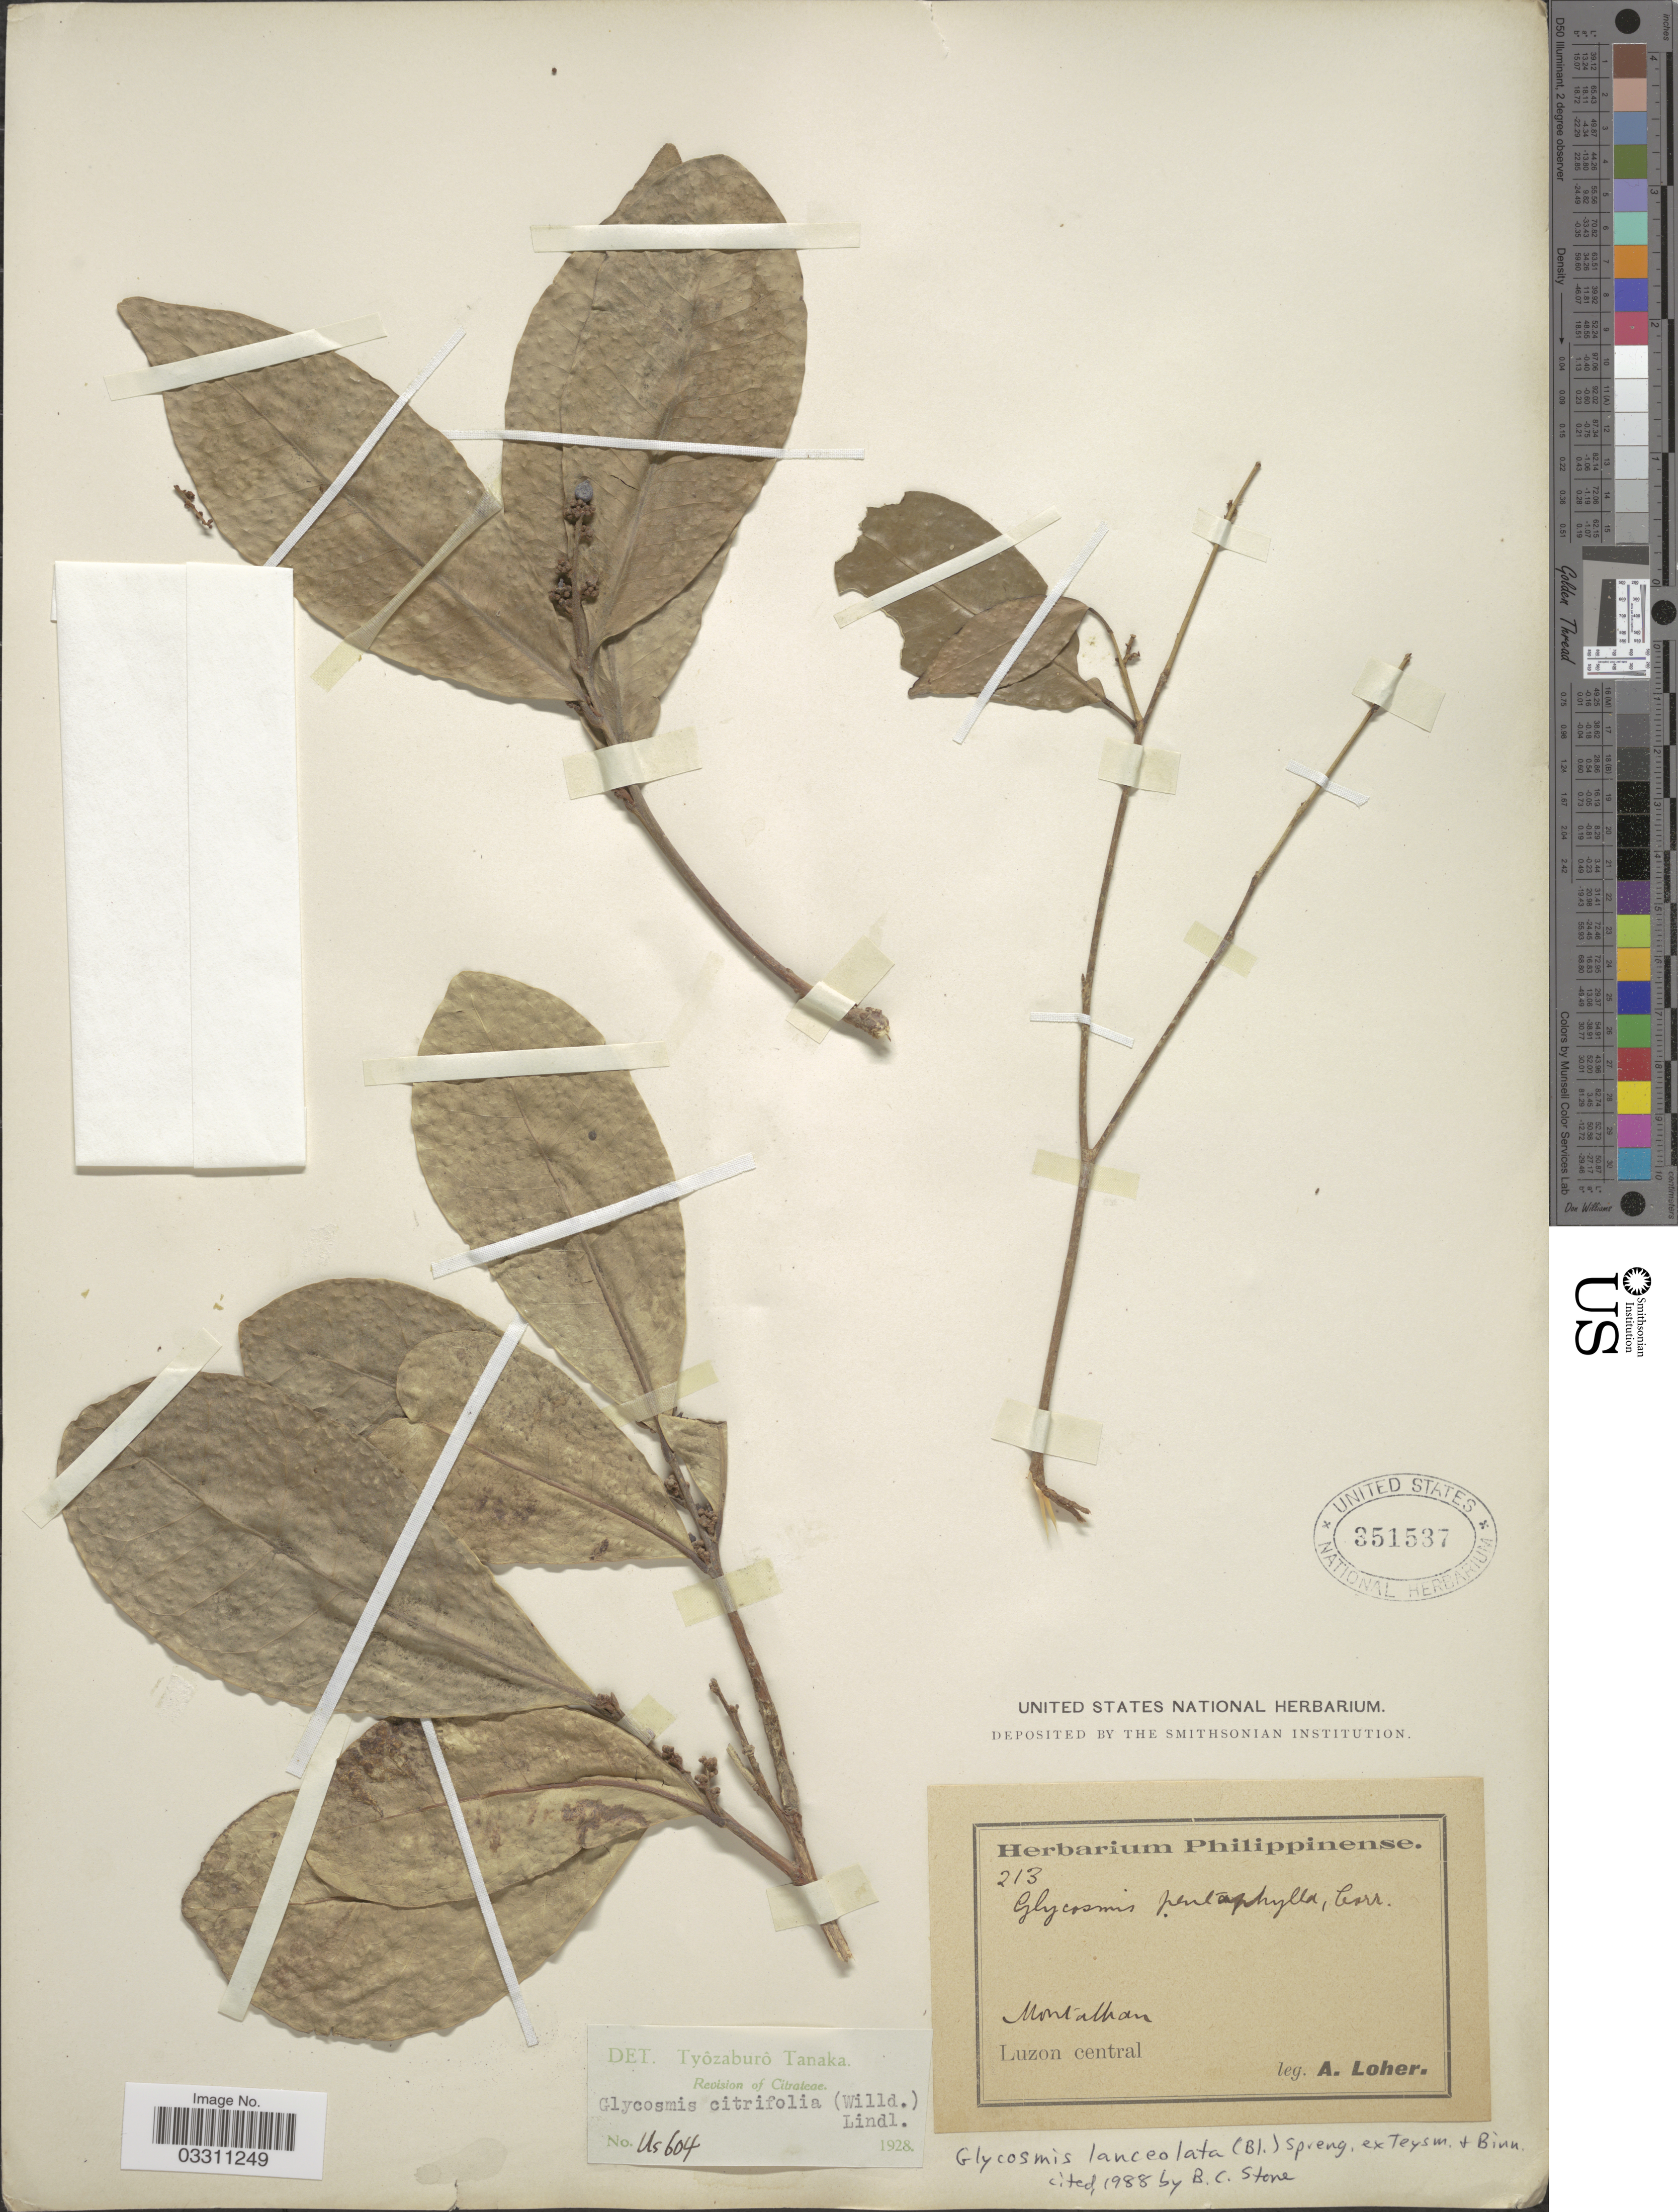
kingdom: Plantae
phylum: Tracheophyta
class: Magnoliopsida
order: Sapindales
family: Rutaceae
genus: Glycosmis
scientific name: Glycosmis lanceolata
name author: (Blume) Spreng. ex Teysm. & Binn.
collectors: A. Loher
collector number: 213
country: Philippines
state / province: Central Luzon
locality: Montalban. Luzon central.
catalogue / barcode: US 351537